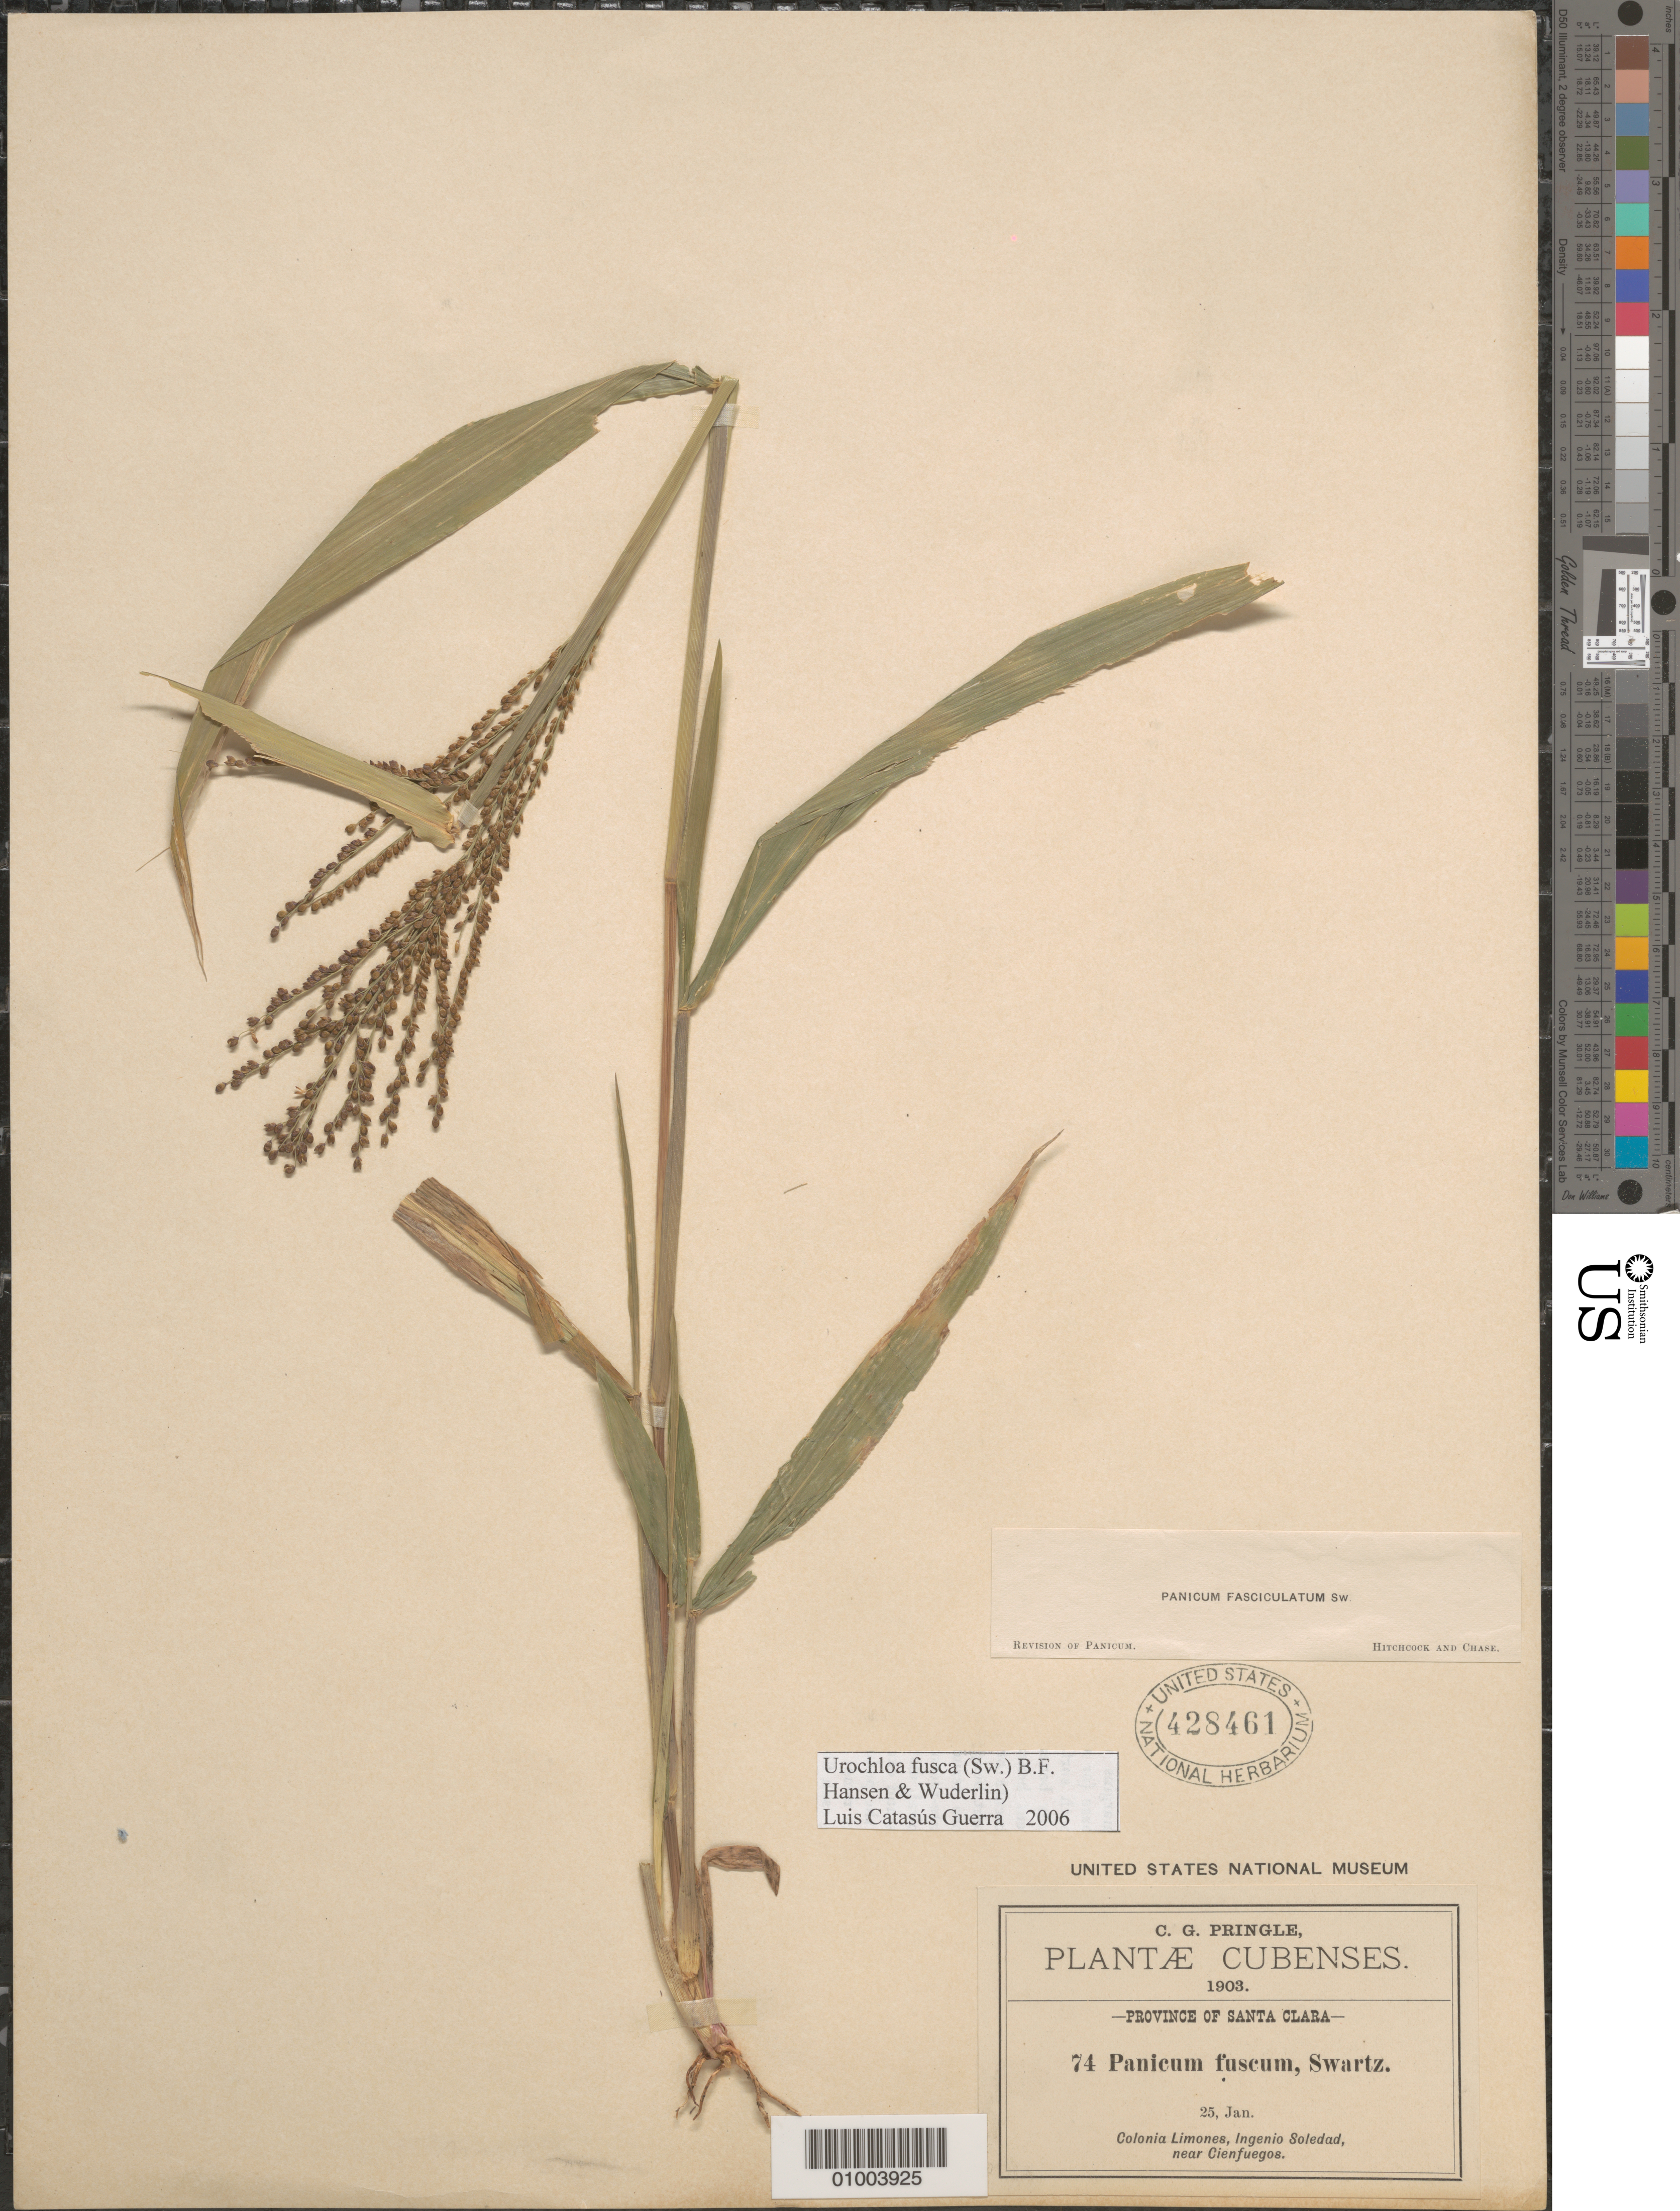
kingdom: Plantae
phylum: Tracheophyta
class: Liliopsida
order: Poales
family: Poaceae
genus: Urochloa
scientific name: Urochloa fusca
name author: (Sw.) B.F. Hansen & Wunderlin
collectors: C. G. Pringle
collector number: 74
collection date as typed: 25 Jan 1903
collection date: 1903-01-25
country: Cuba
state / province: Cienfuegos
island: Cuba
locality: Province of Santa Clara Colonia Limones, Ingenio Soledad, near Cienfuegos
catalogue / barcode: US 428461